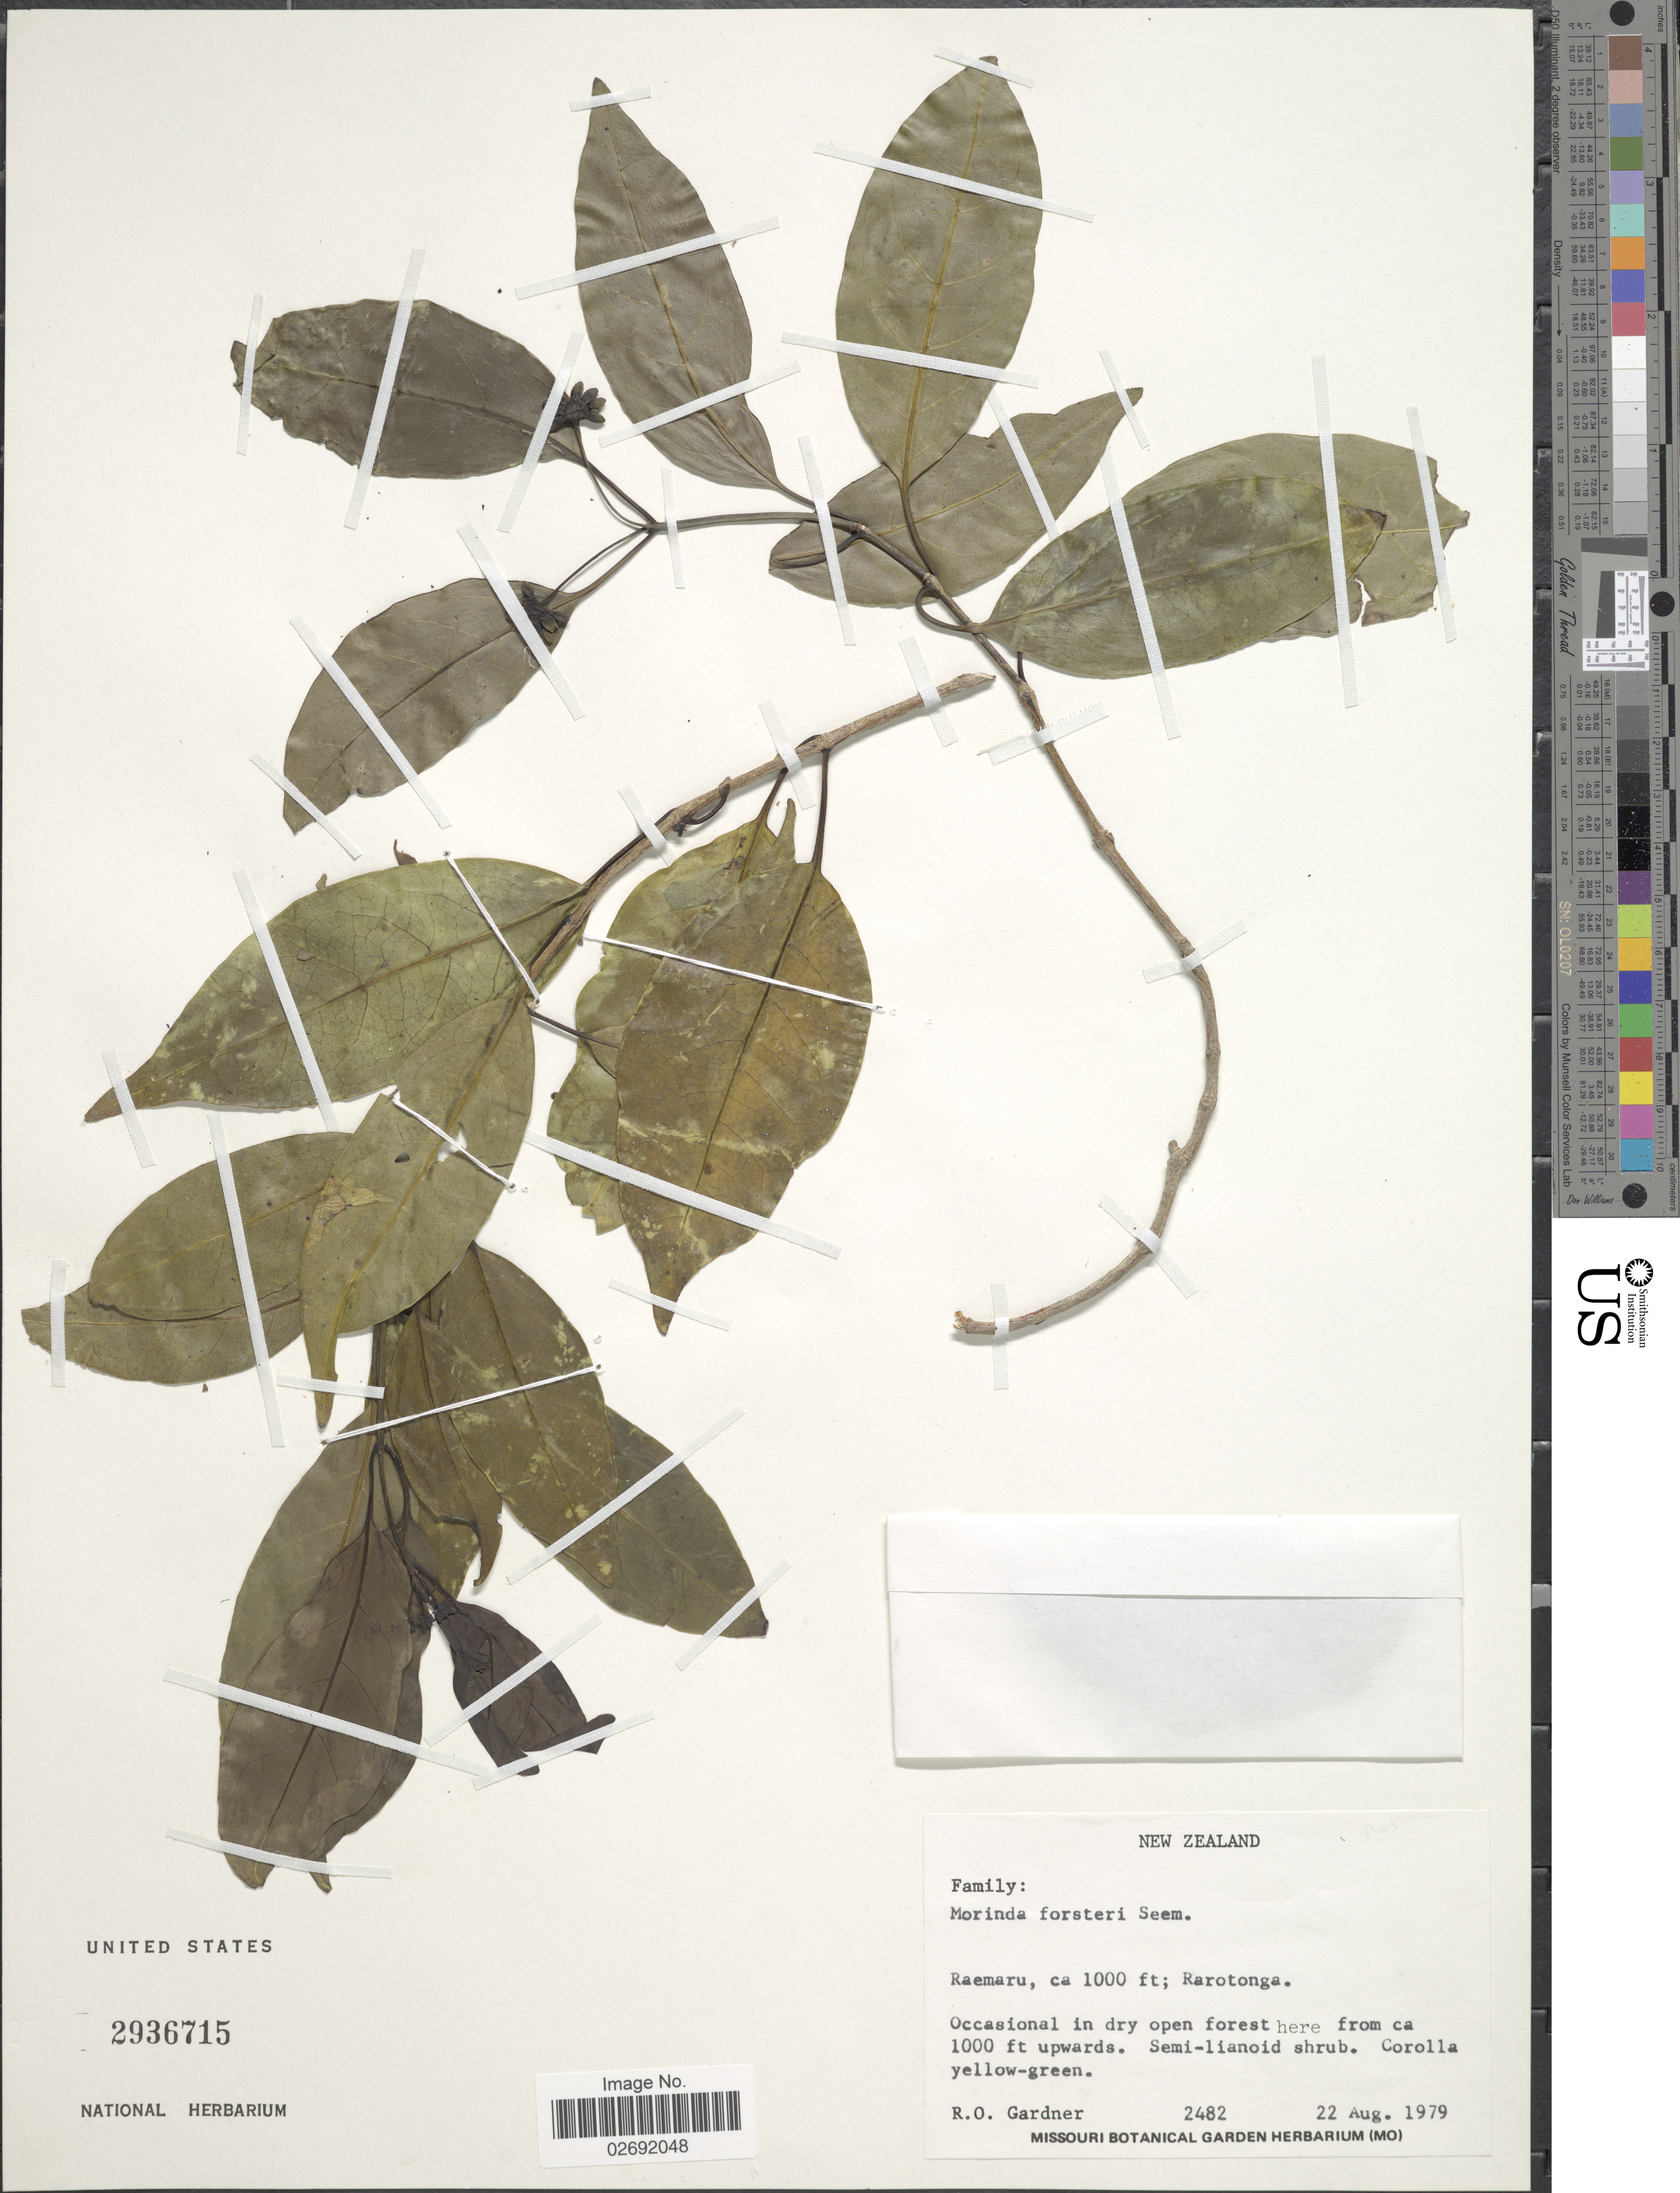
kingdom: Plantae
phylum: Tracheophyta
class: Magnoliopsida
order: Gentianales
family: Rubiaceae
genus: Morinda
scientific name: Morinda royoc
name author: L.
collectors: R. O. Gardner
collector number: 2482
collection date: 1979-08-22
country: Cook Islands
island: Rarotonga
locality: Raemaru, Rarotonga, Occasional in dry open forest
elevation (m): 305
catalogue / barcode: US 2936715